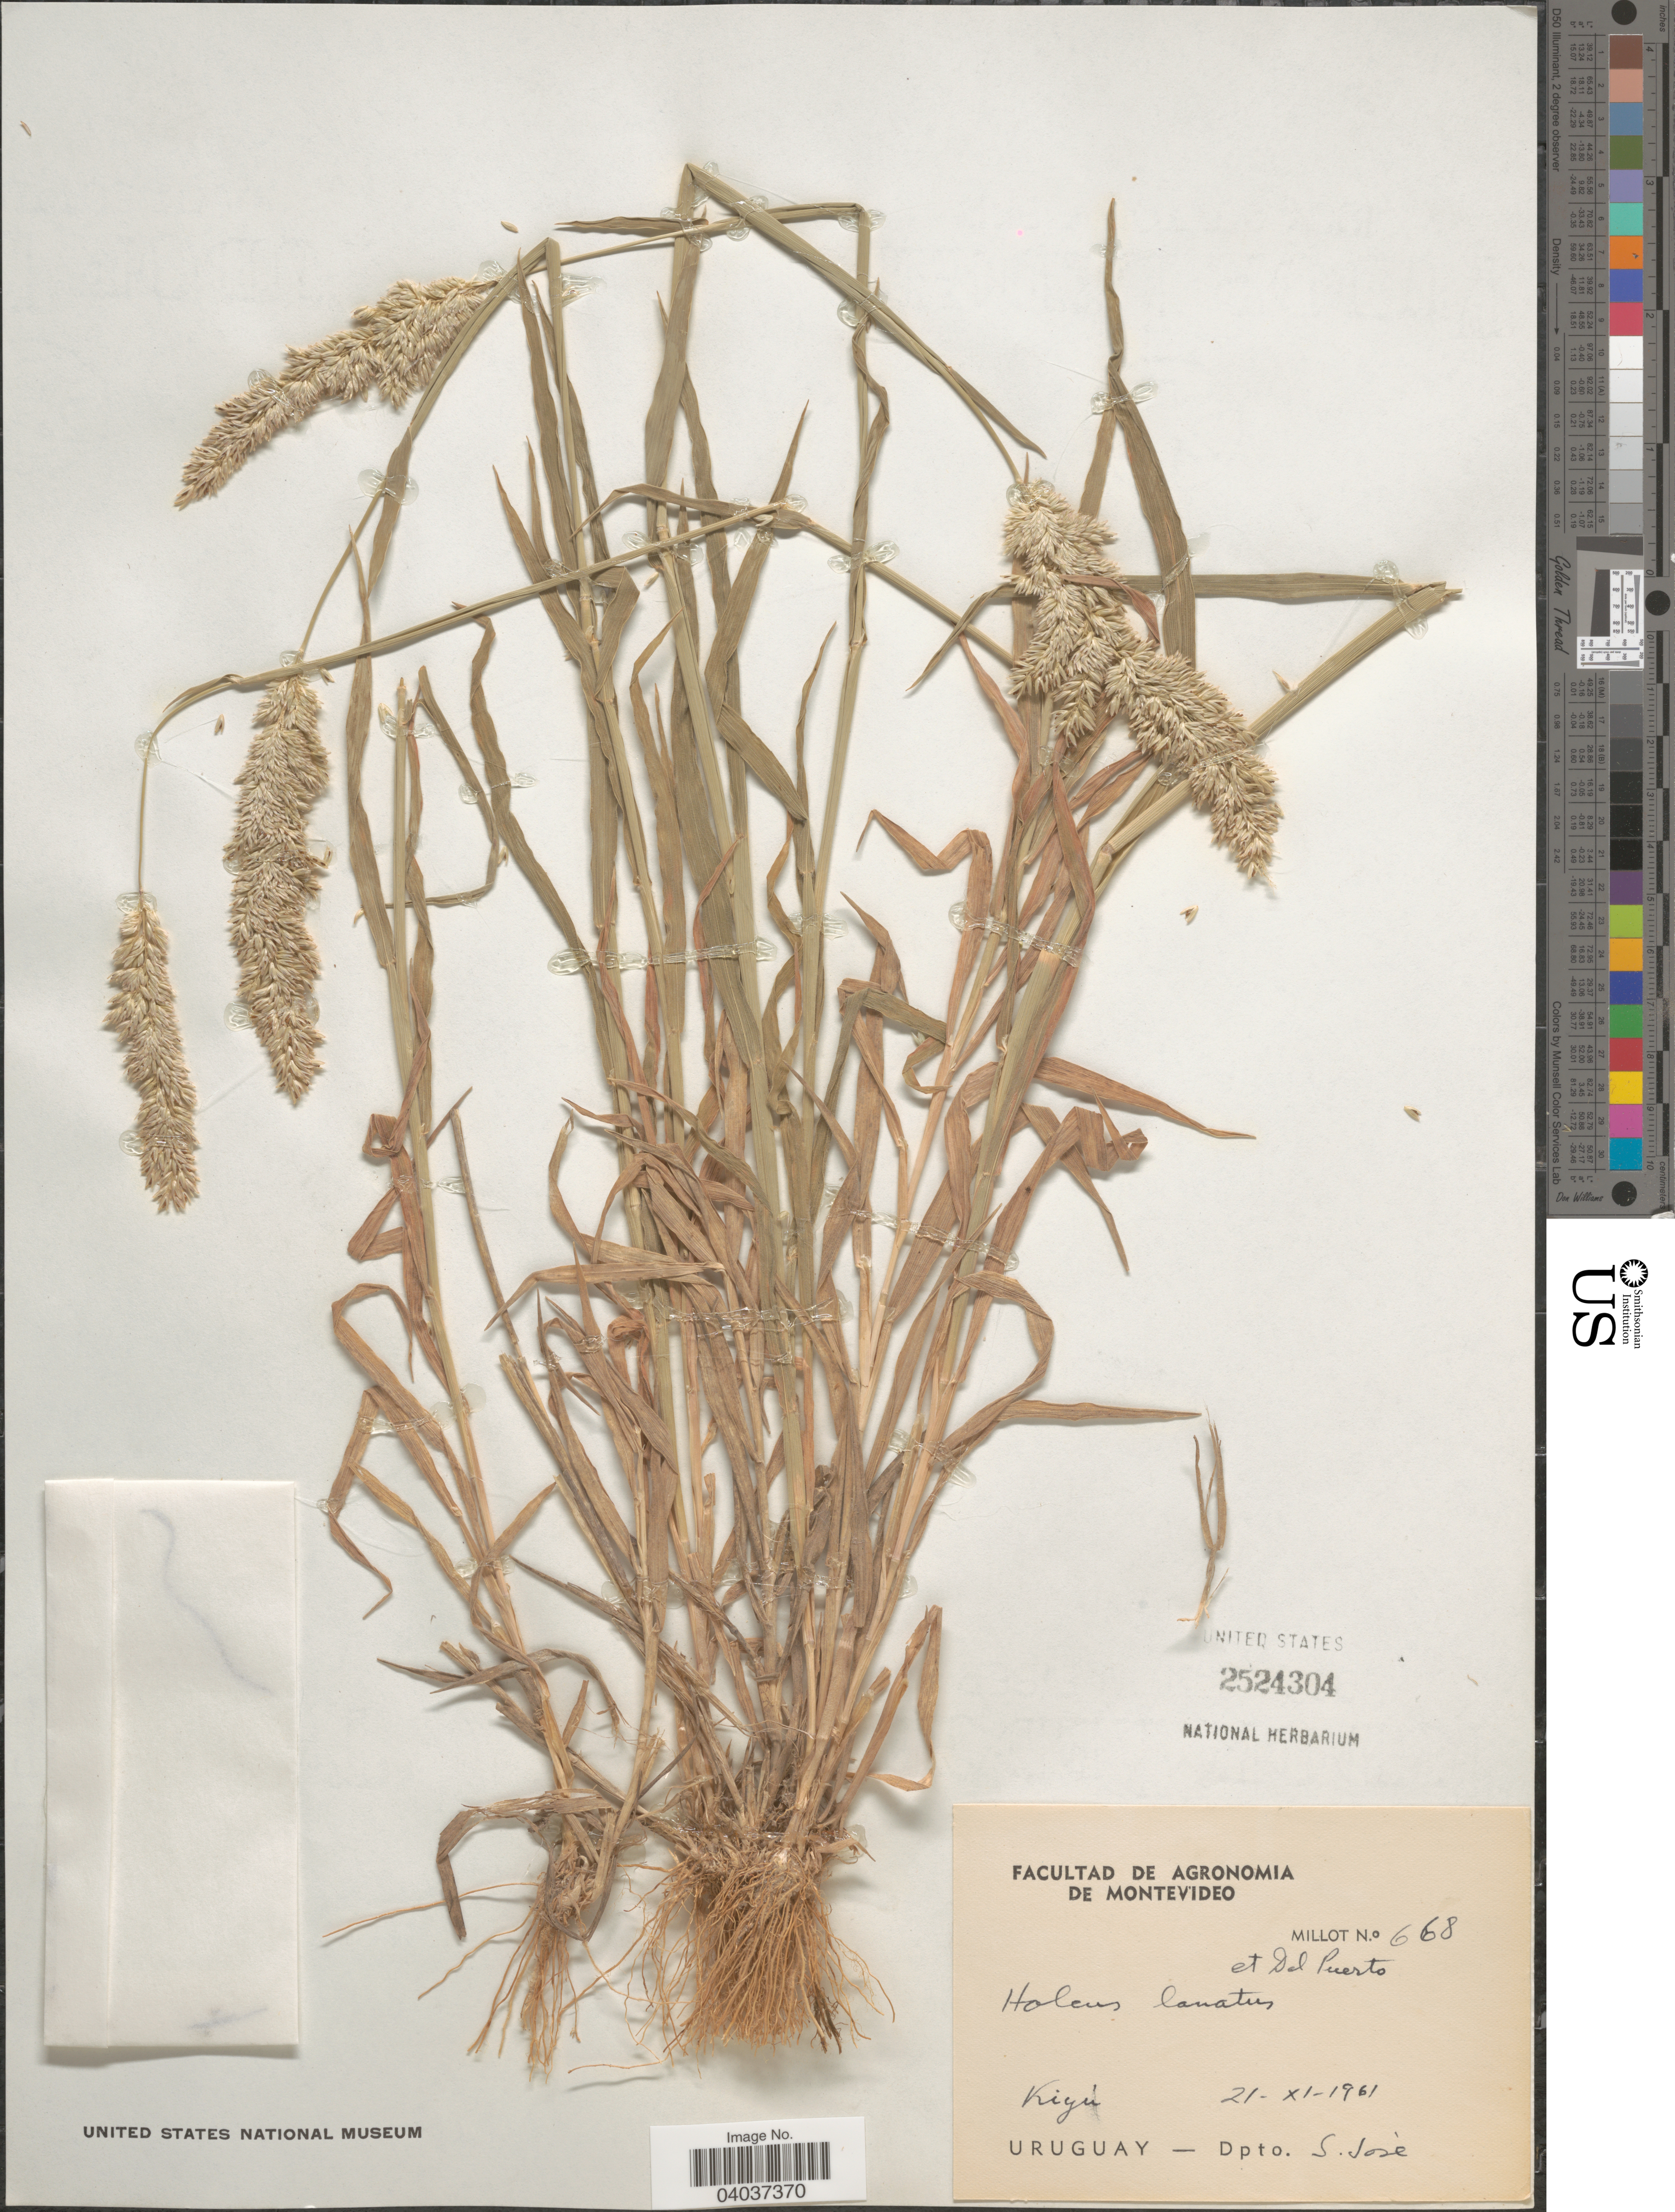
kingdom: Plantae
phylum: Tracheophyta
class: Liliopsida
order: Poales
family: Poaceae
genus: Holcus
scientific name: Holcus lanatus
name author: L.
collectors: -. Millot & Del Puerto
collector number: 668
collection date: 1961-11-21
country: Uruguay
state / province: San Jose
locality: Kiyu. Dpto. S. Jose.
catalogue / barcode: US 2524304